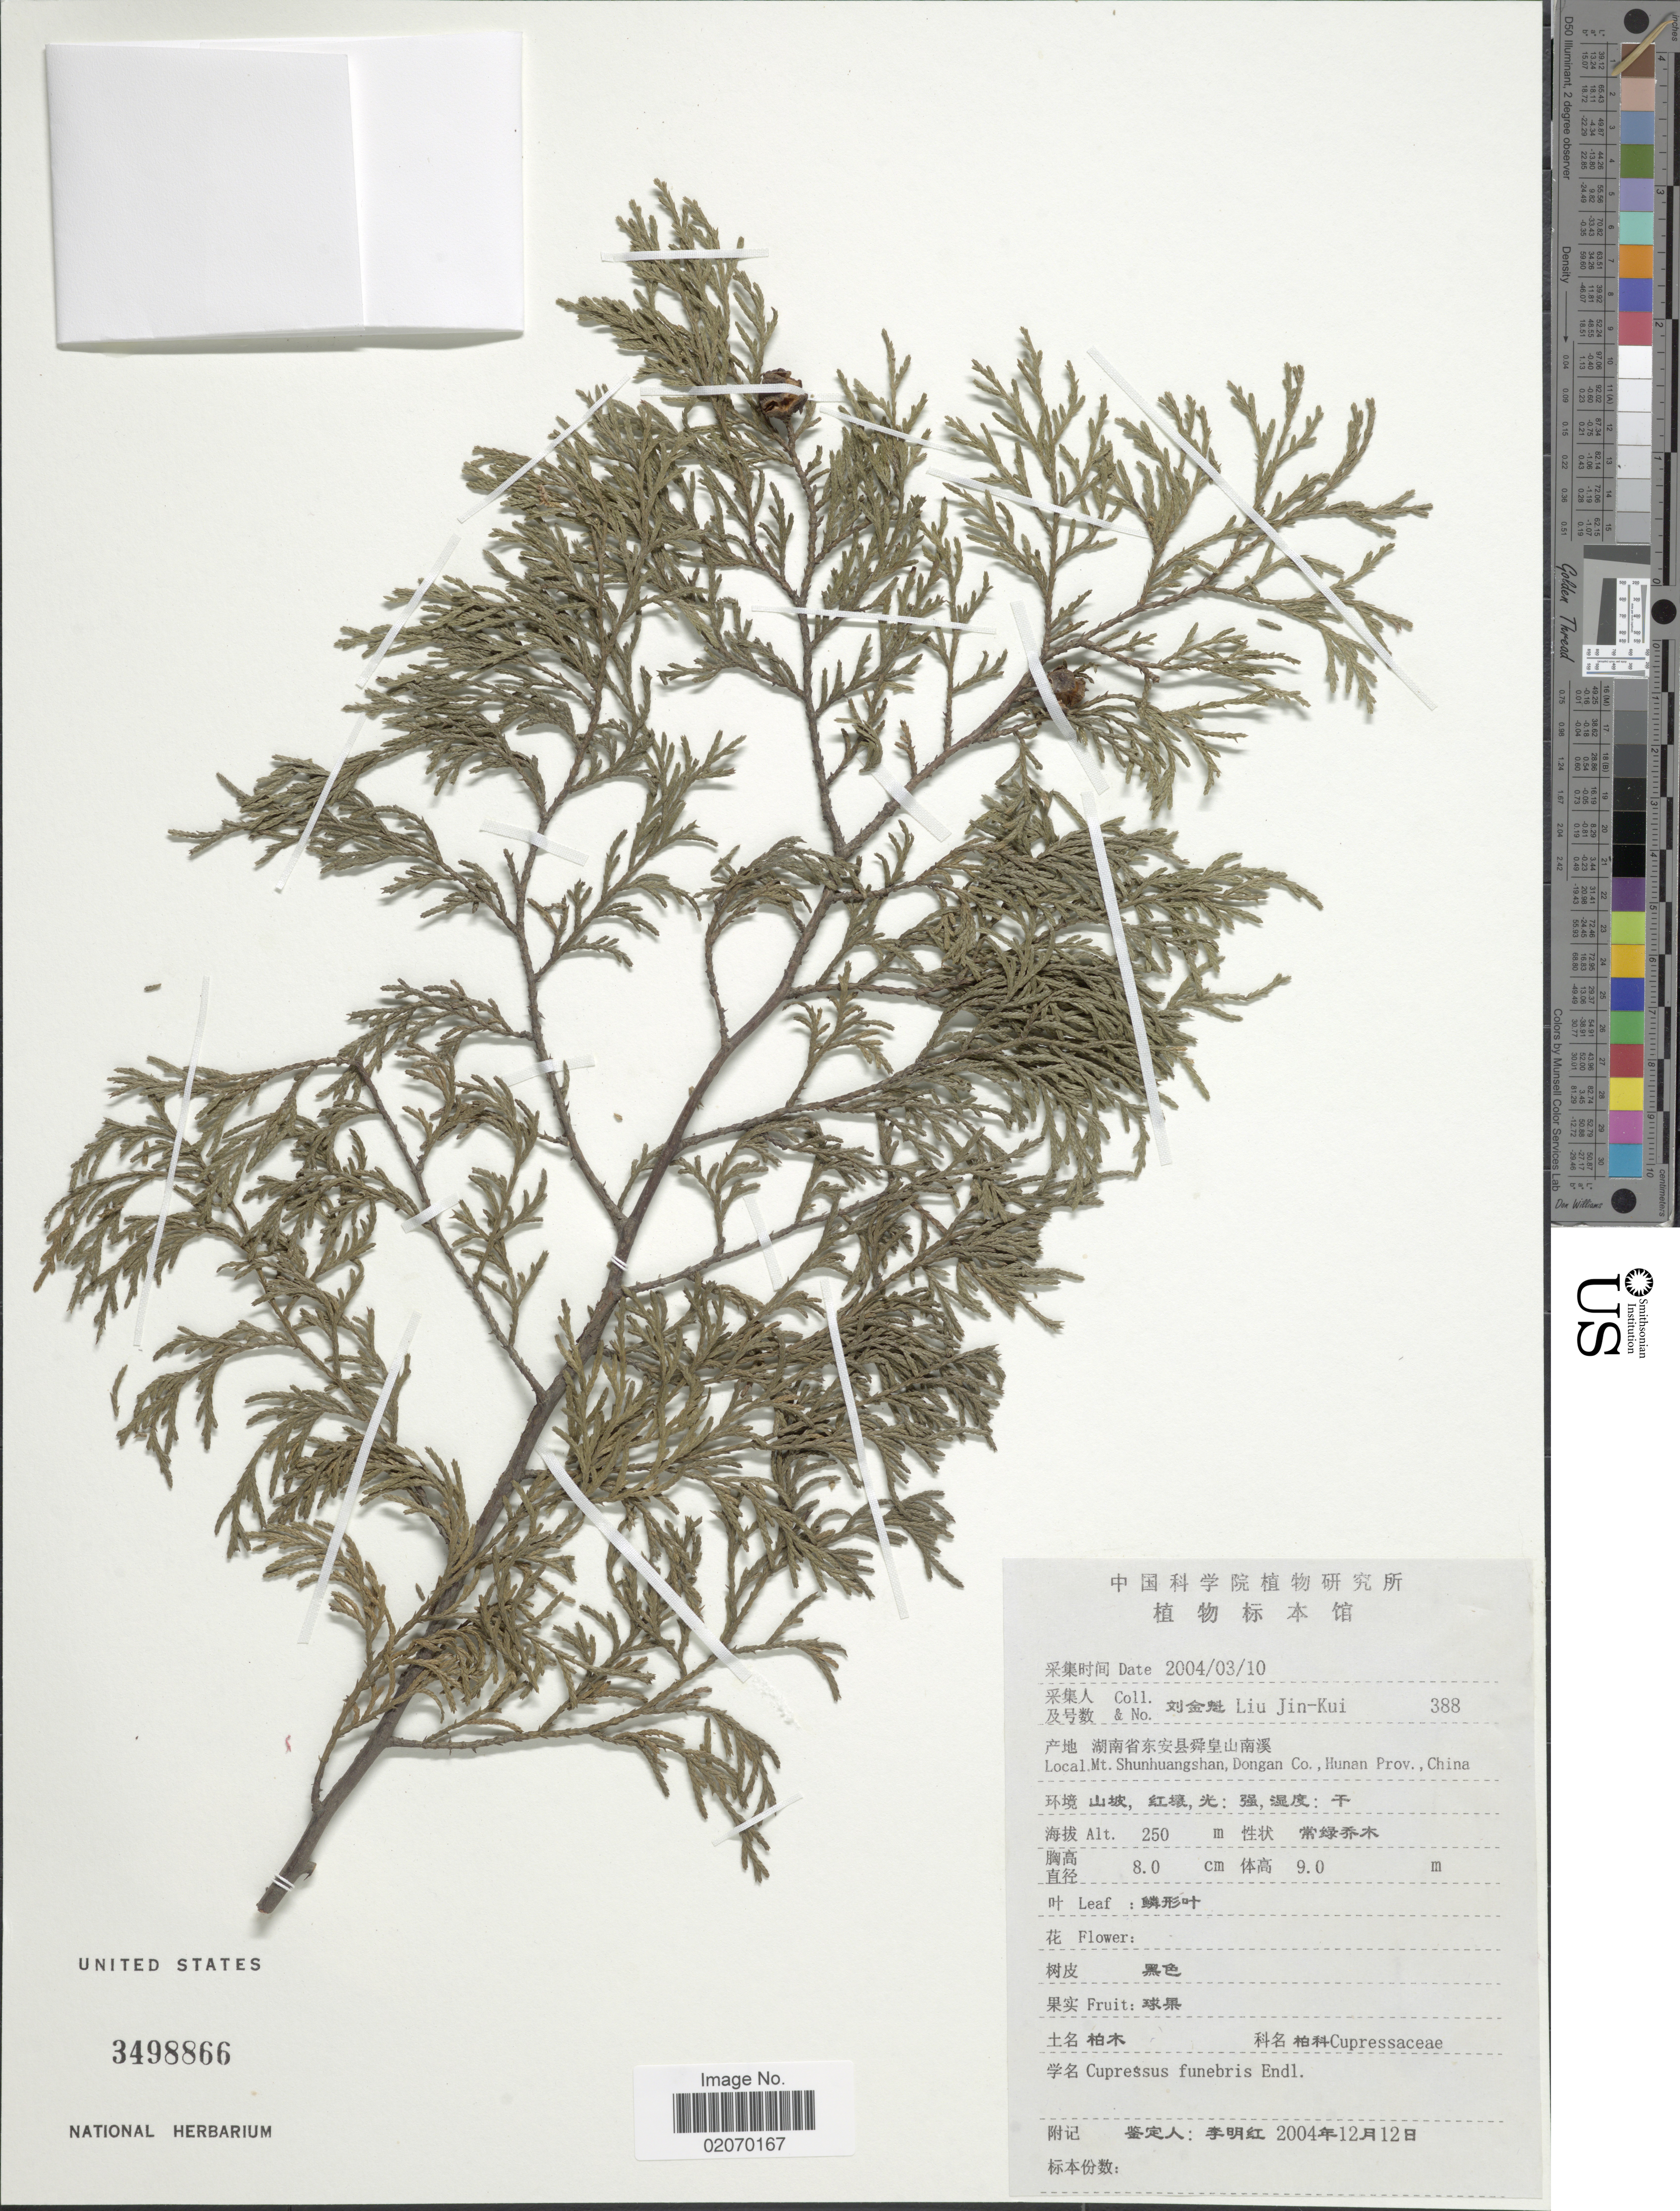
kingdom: Plantae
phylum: Tracheophyta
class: Pinopsida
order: Pinales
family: Cupressaceae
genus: Cupressus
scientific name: Cupressus funebris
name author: Endl.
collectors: Liu Jin-Kui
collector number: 388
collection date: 2004-03-10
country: China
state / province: Hunan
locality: Mt. Shunhuangshan, Dongan Co.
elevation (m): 250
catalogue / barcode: US 3498866